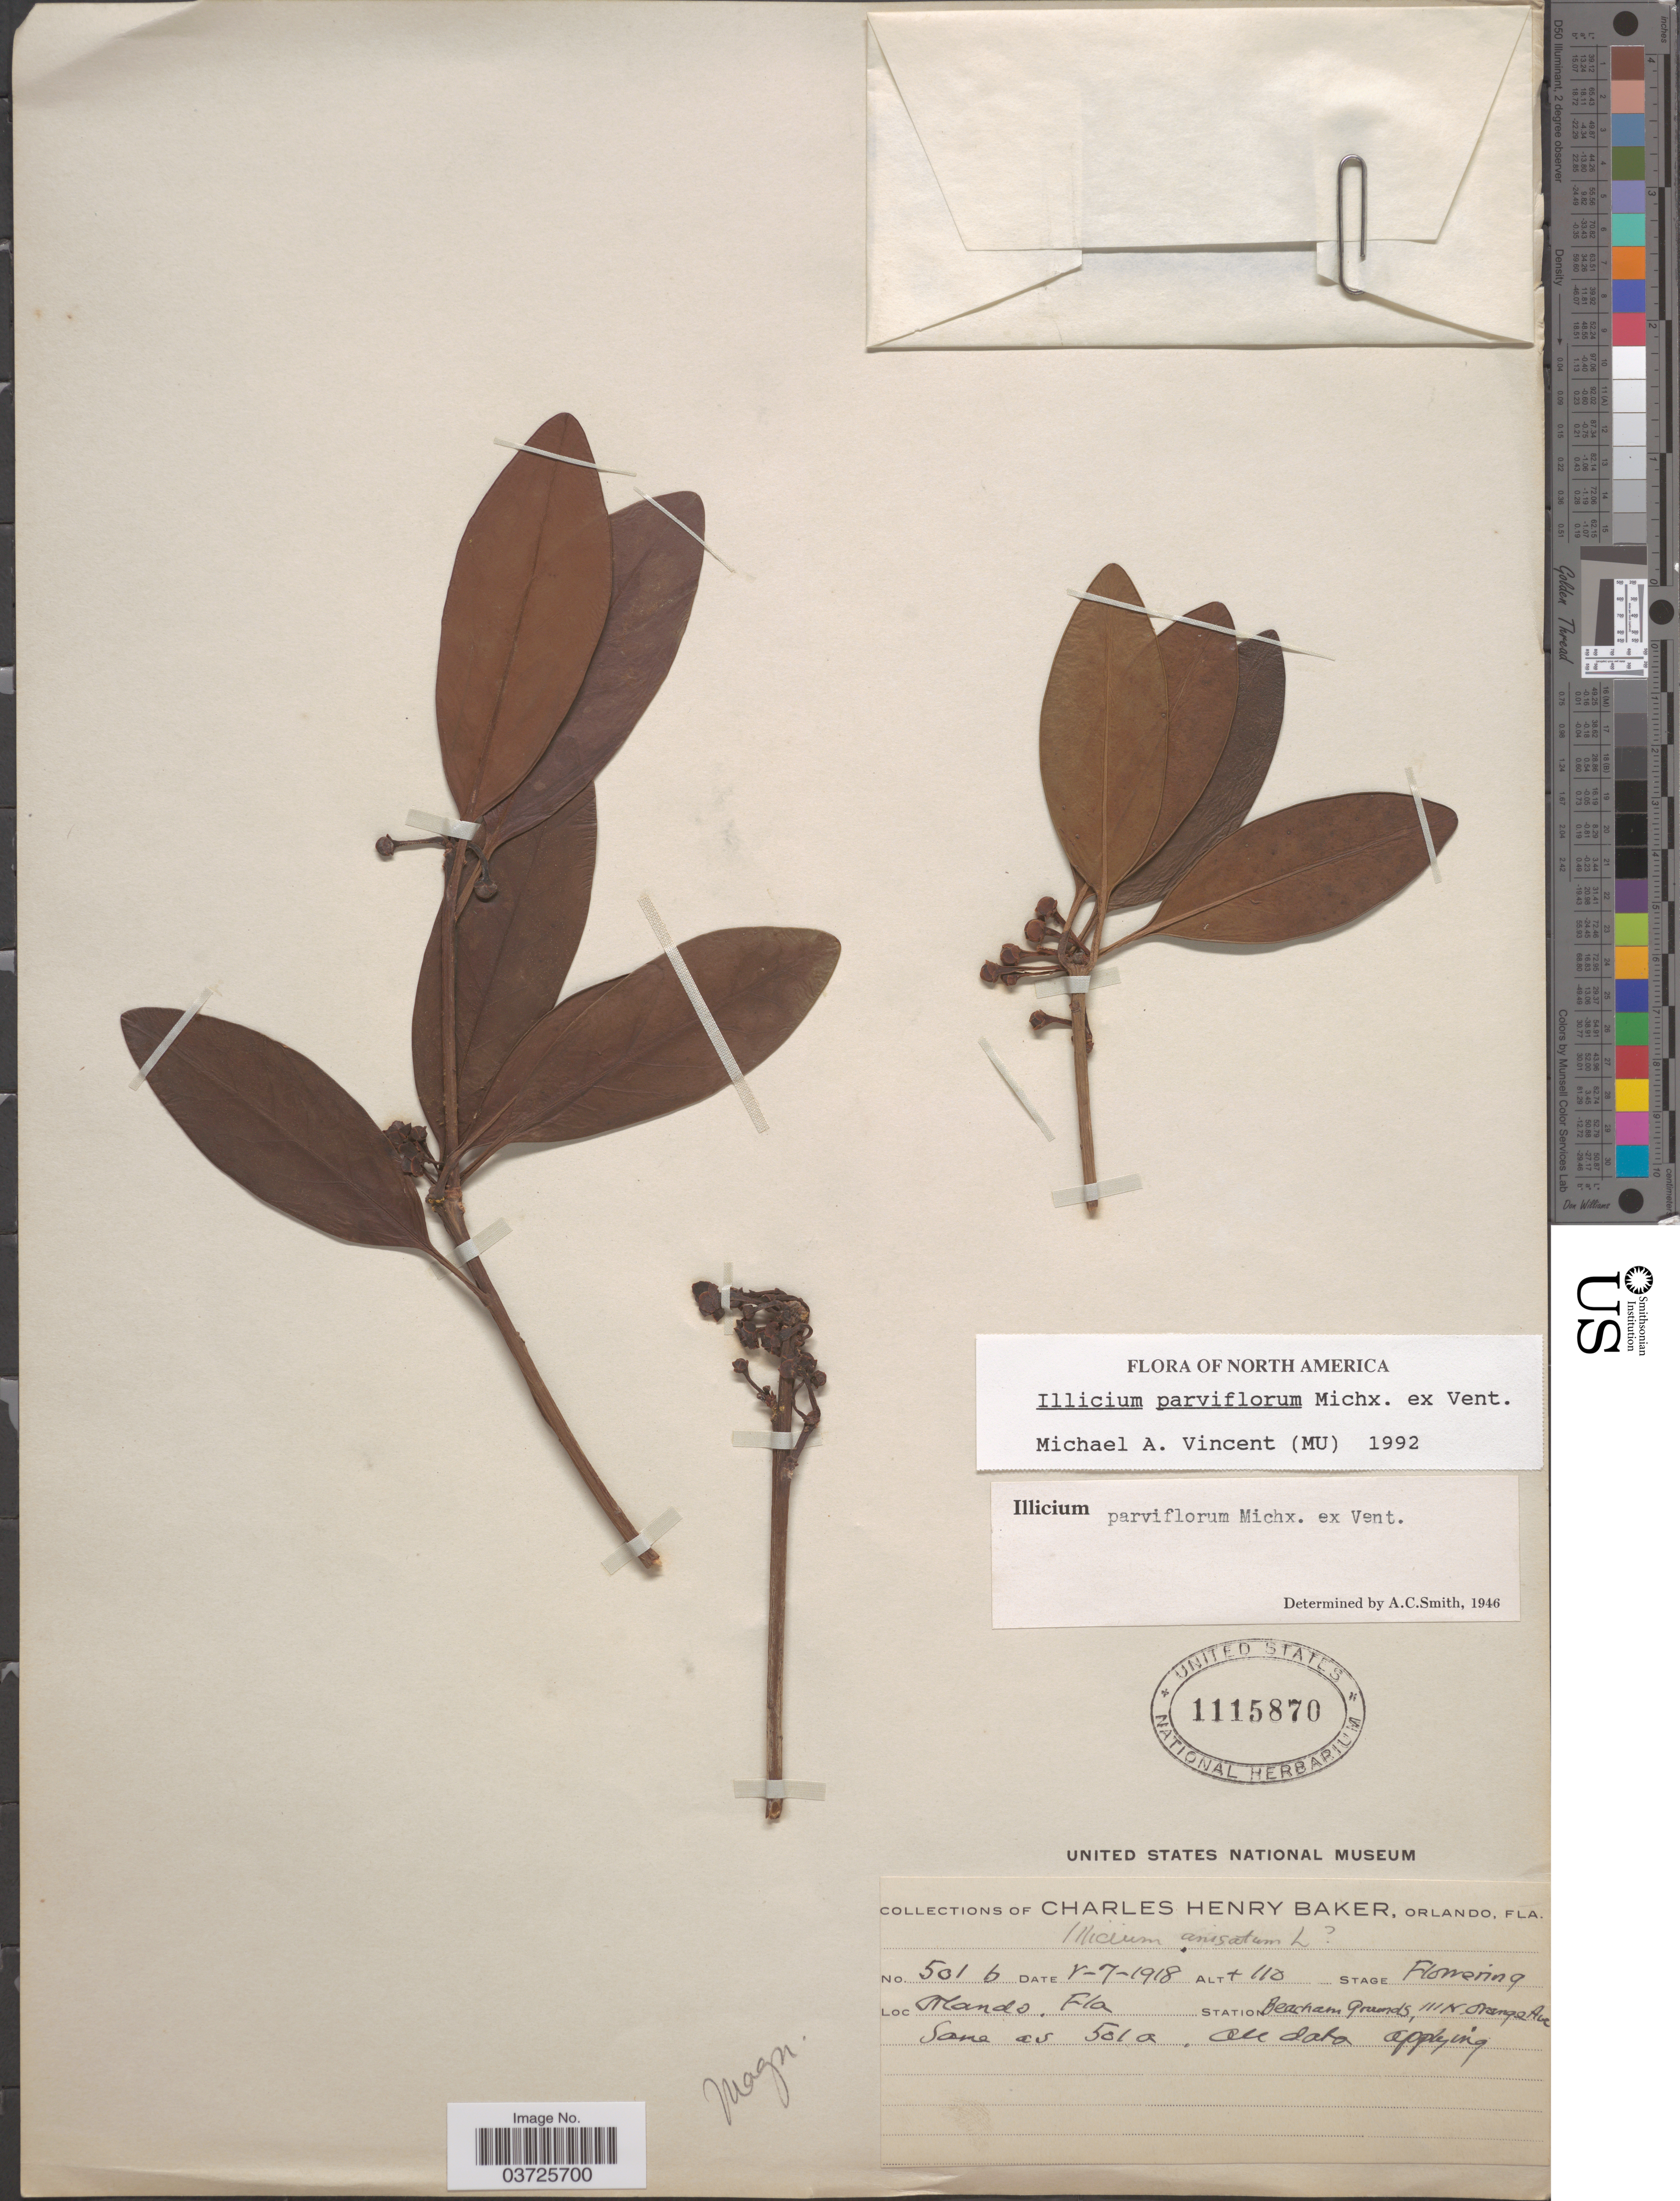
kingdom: Plantae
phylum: Tracheophyta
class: Magnoliopsida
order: Austrobaileyales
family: Schisandraceae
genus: Illicium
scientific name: Illicium parviflorum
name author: Michx. ex Vent.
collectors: C. H. Baker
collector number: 5016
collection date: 1918-05-07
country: United States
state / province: Florida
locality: Mando. Station Beacham Grounds, III N. Orange Ave.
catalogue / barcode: US 1115870